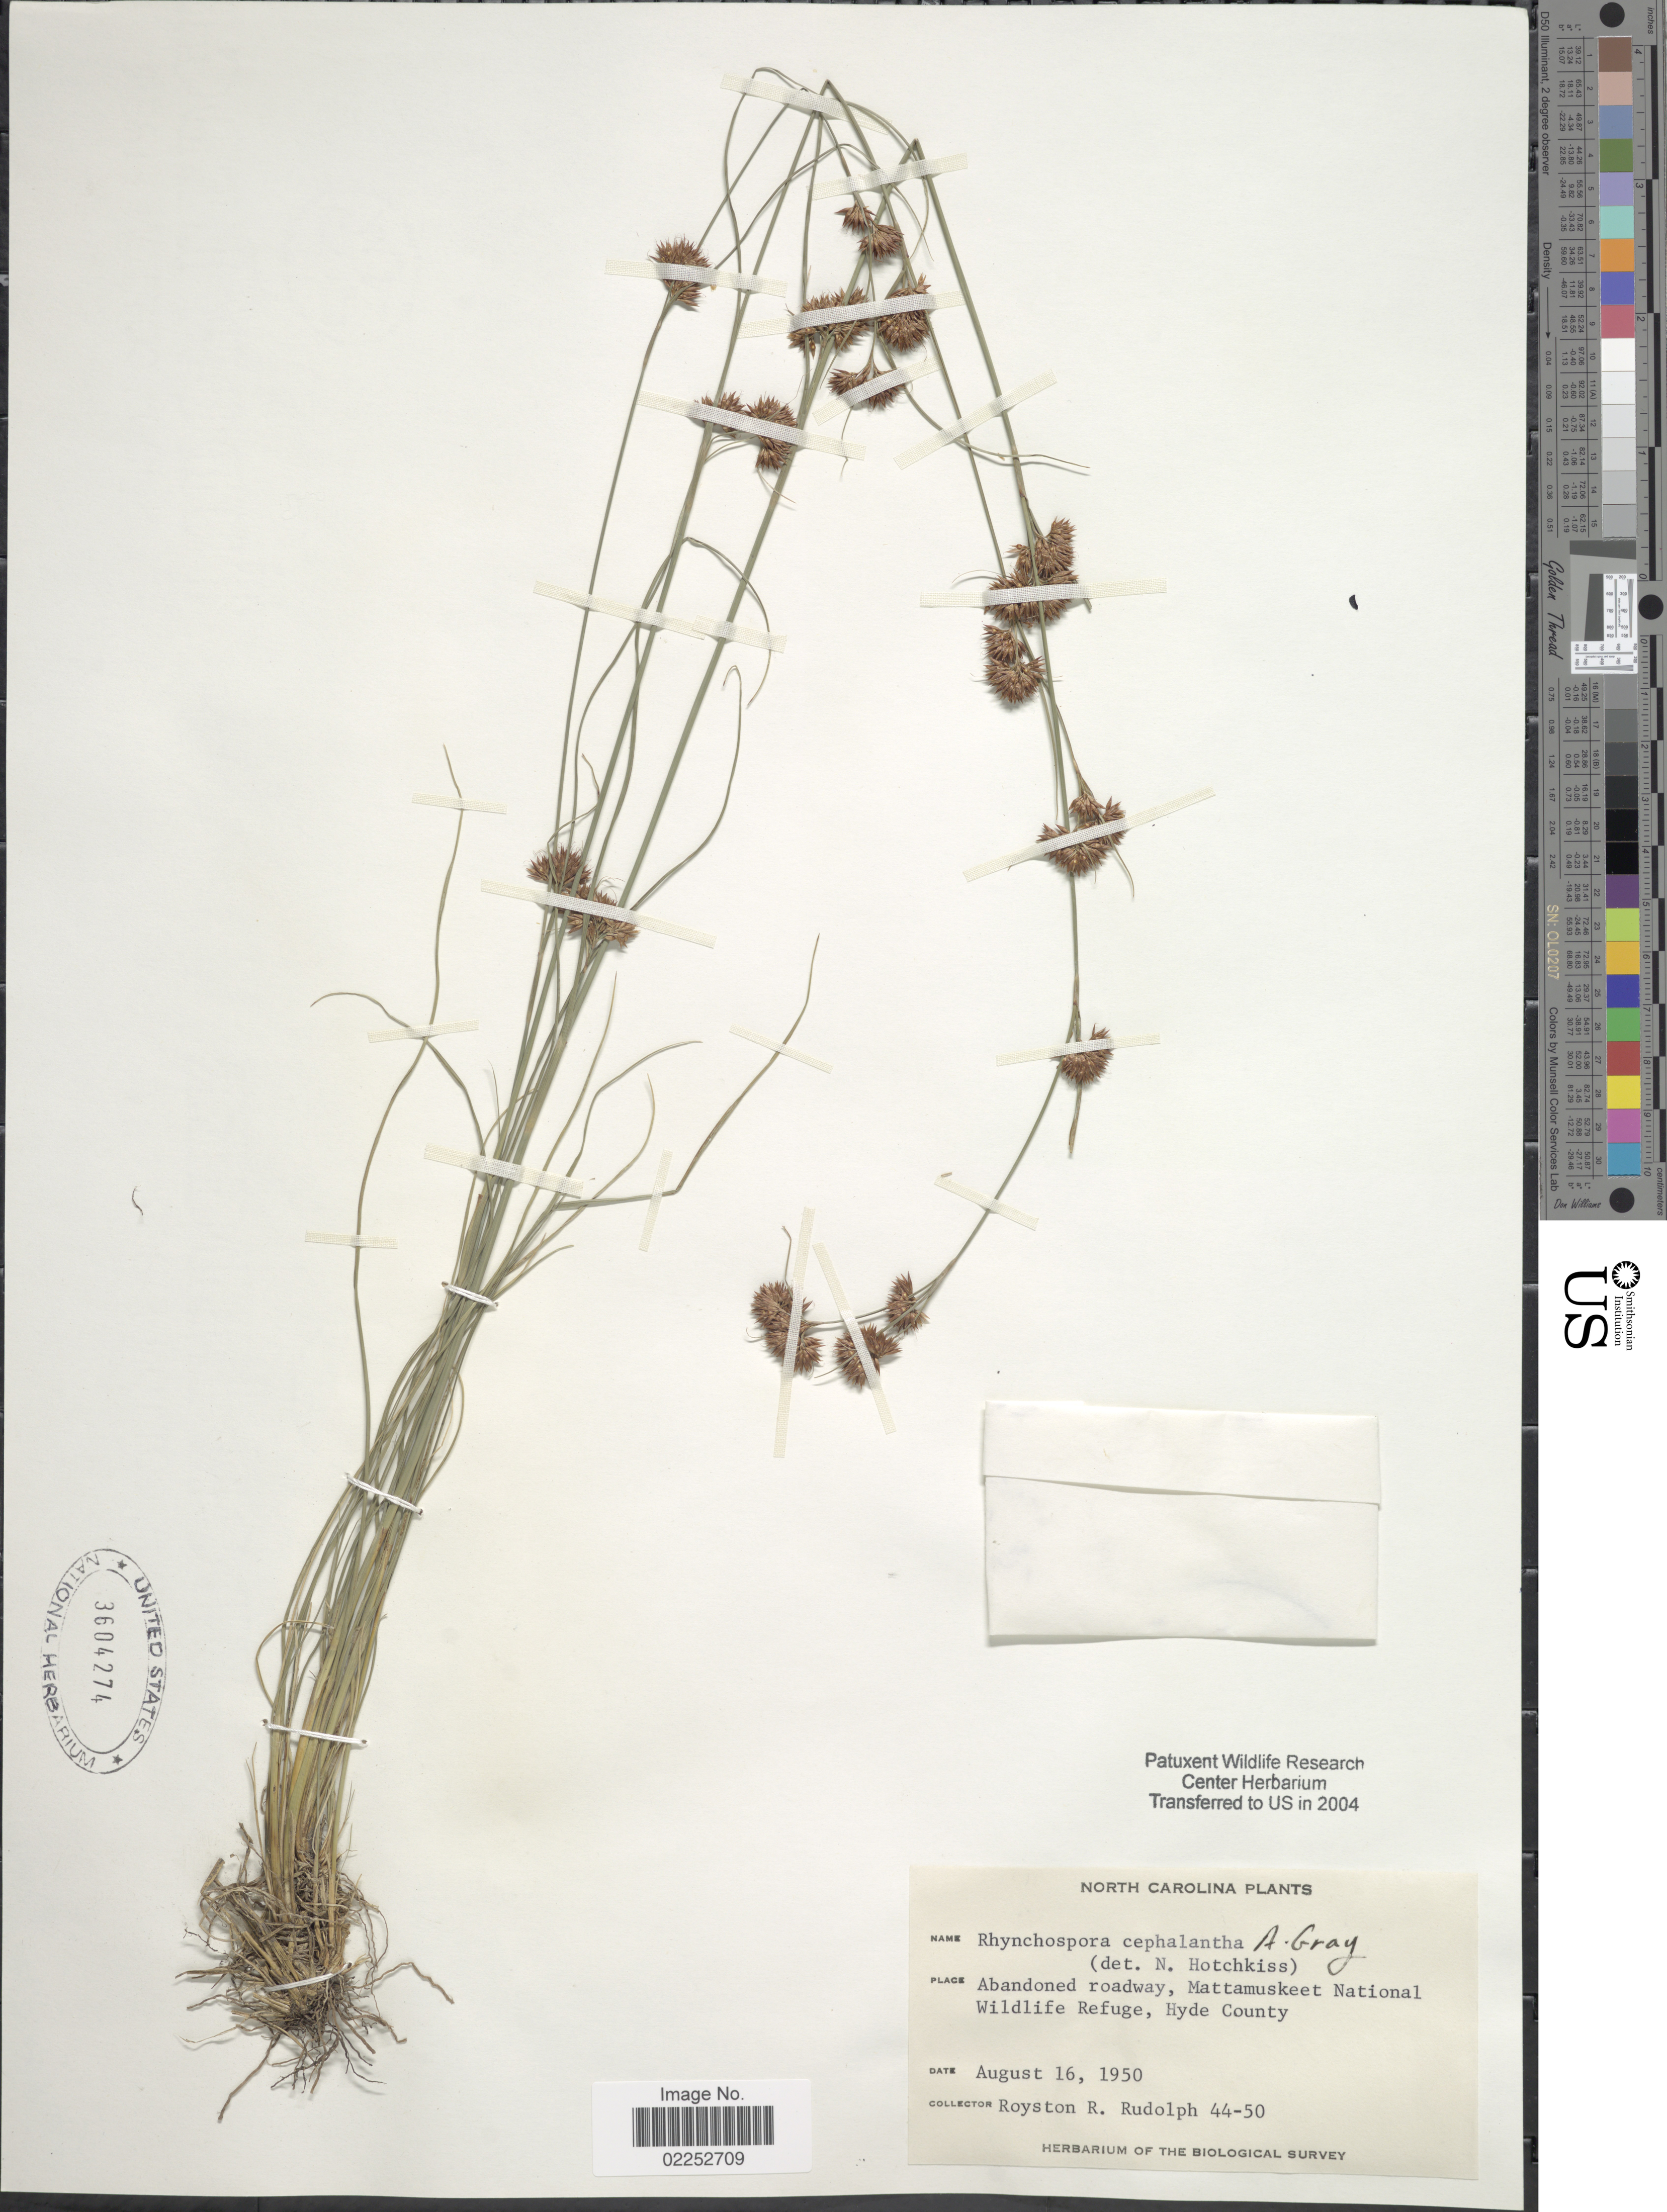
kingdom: Plantae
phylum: Tracheophyta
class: Liliopsida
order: Poales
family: Cyperaceae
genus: Rhynchospora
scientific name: Rhynchospora chalarocephala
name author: Fernald & Gale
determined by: Naczi, R. F. C.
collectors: R. Rudolph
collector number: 44-50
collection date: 1950-08-16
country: United States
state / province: North Carolina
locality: Abandoned roadway, Mattamuskeet National Wildlife Refuge, Hyde County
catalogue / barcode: US 3604274